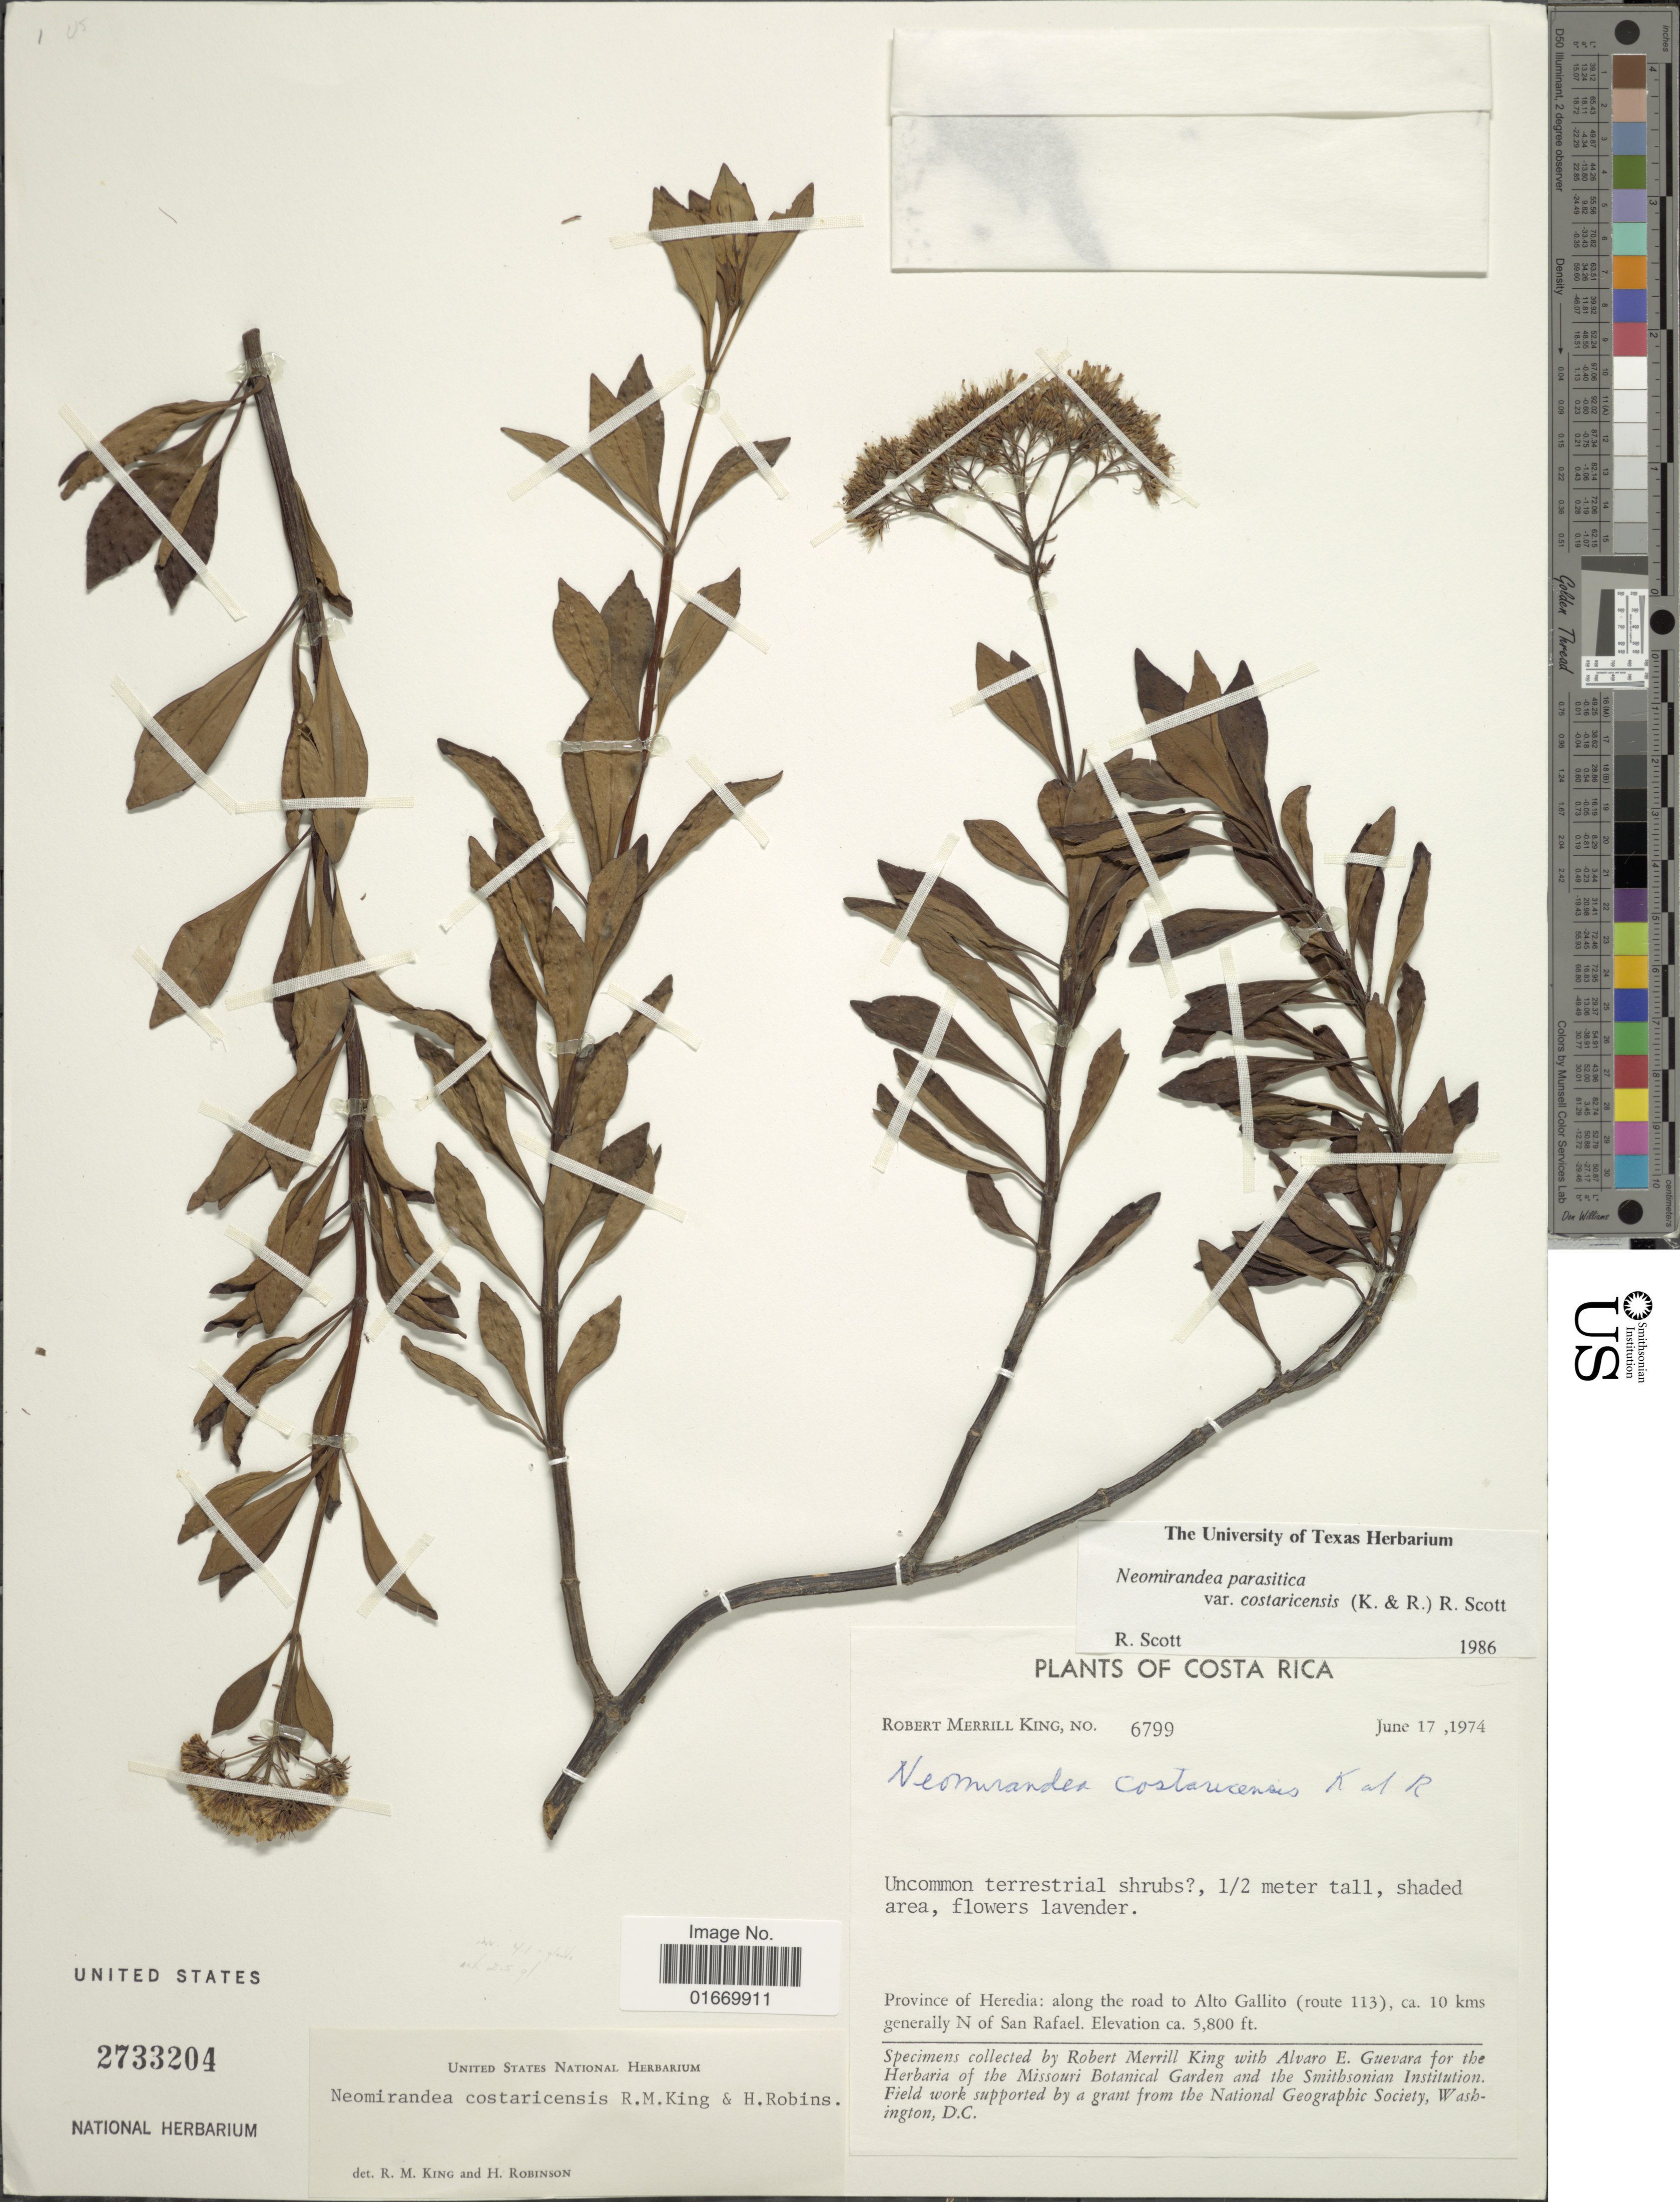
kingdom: Plantae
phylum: Tracheophyta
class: Magnoliopsida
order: Asterales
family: Asteraceae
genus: Neomirandea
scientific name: Neomirandea costaricensis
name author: R.M. King & H. Rob.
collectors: R. M. King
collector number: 6799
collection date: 1974-06-17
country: Costa Rica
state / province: Heredia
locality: Along the road to Alto Gallito (route 113), ca 10 kms generally N of San Rafael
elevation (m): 1768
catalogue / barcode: US 2733204